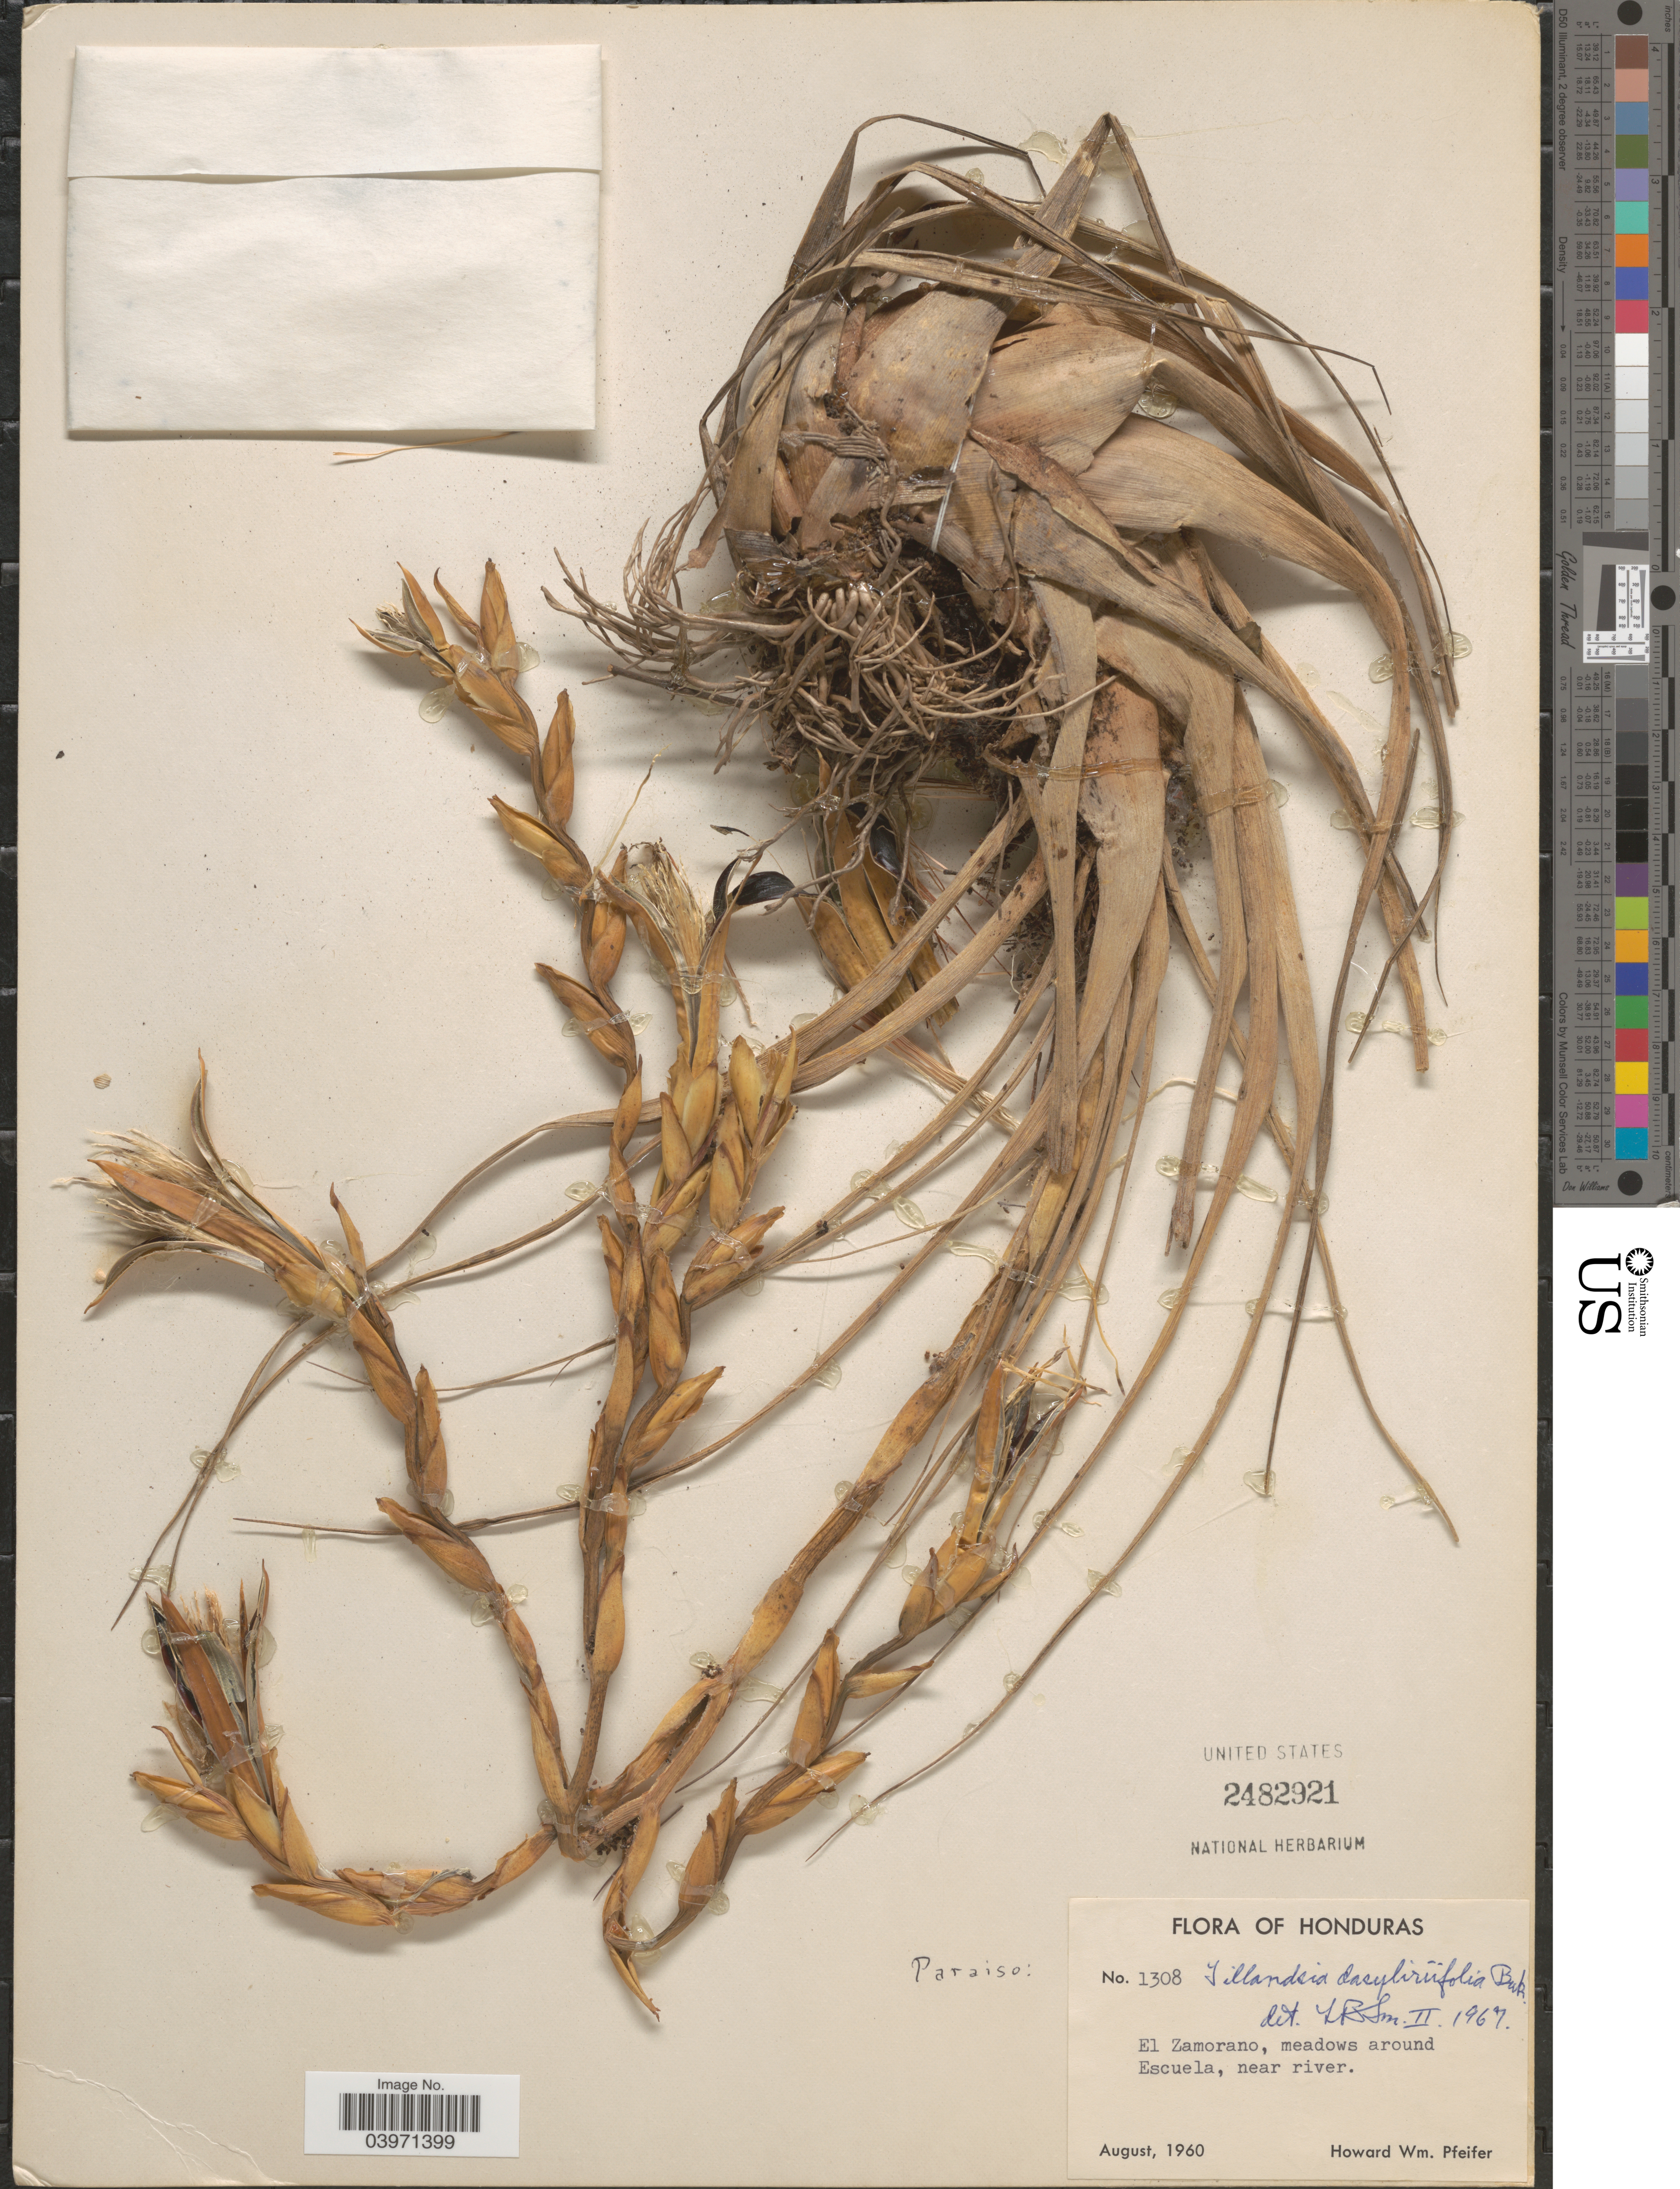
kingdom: Plantae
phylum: Tracheophyta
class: Liliopsida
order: Poales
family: Bromeliaceae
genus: Tillandsia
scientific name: Tillandsia limbata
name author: Schltdl.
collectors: H. W. Pfeifer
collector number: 1308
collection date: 1960-08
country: Honduras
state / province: El Paraiso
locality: El Zamorano, meadows around Escuela, near river.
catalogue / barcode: US 2482921